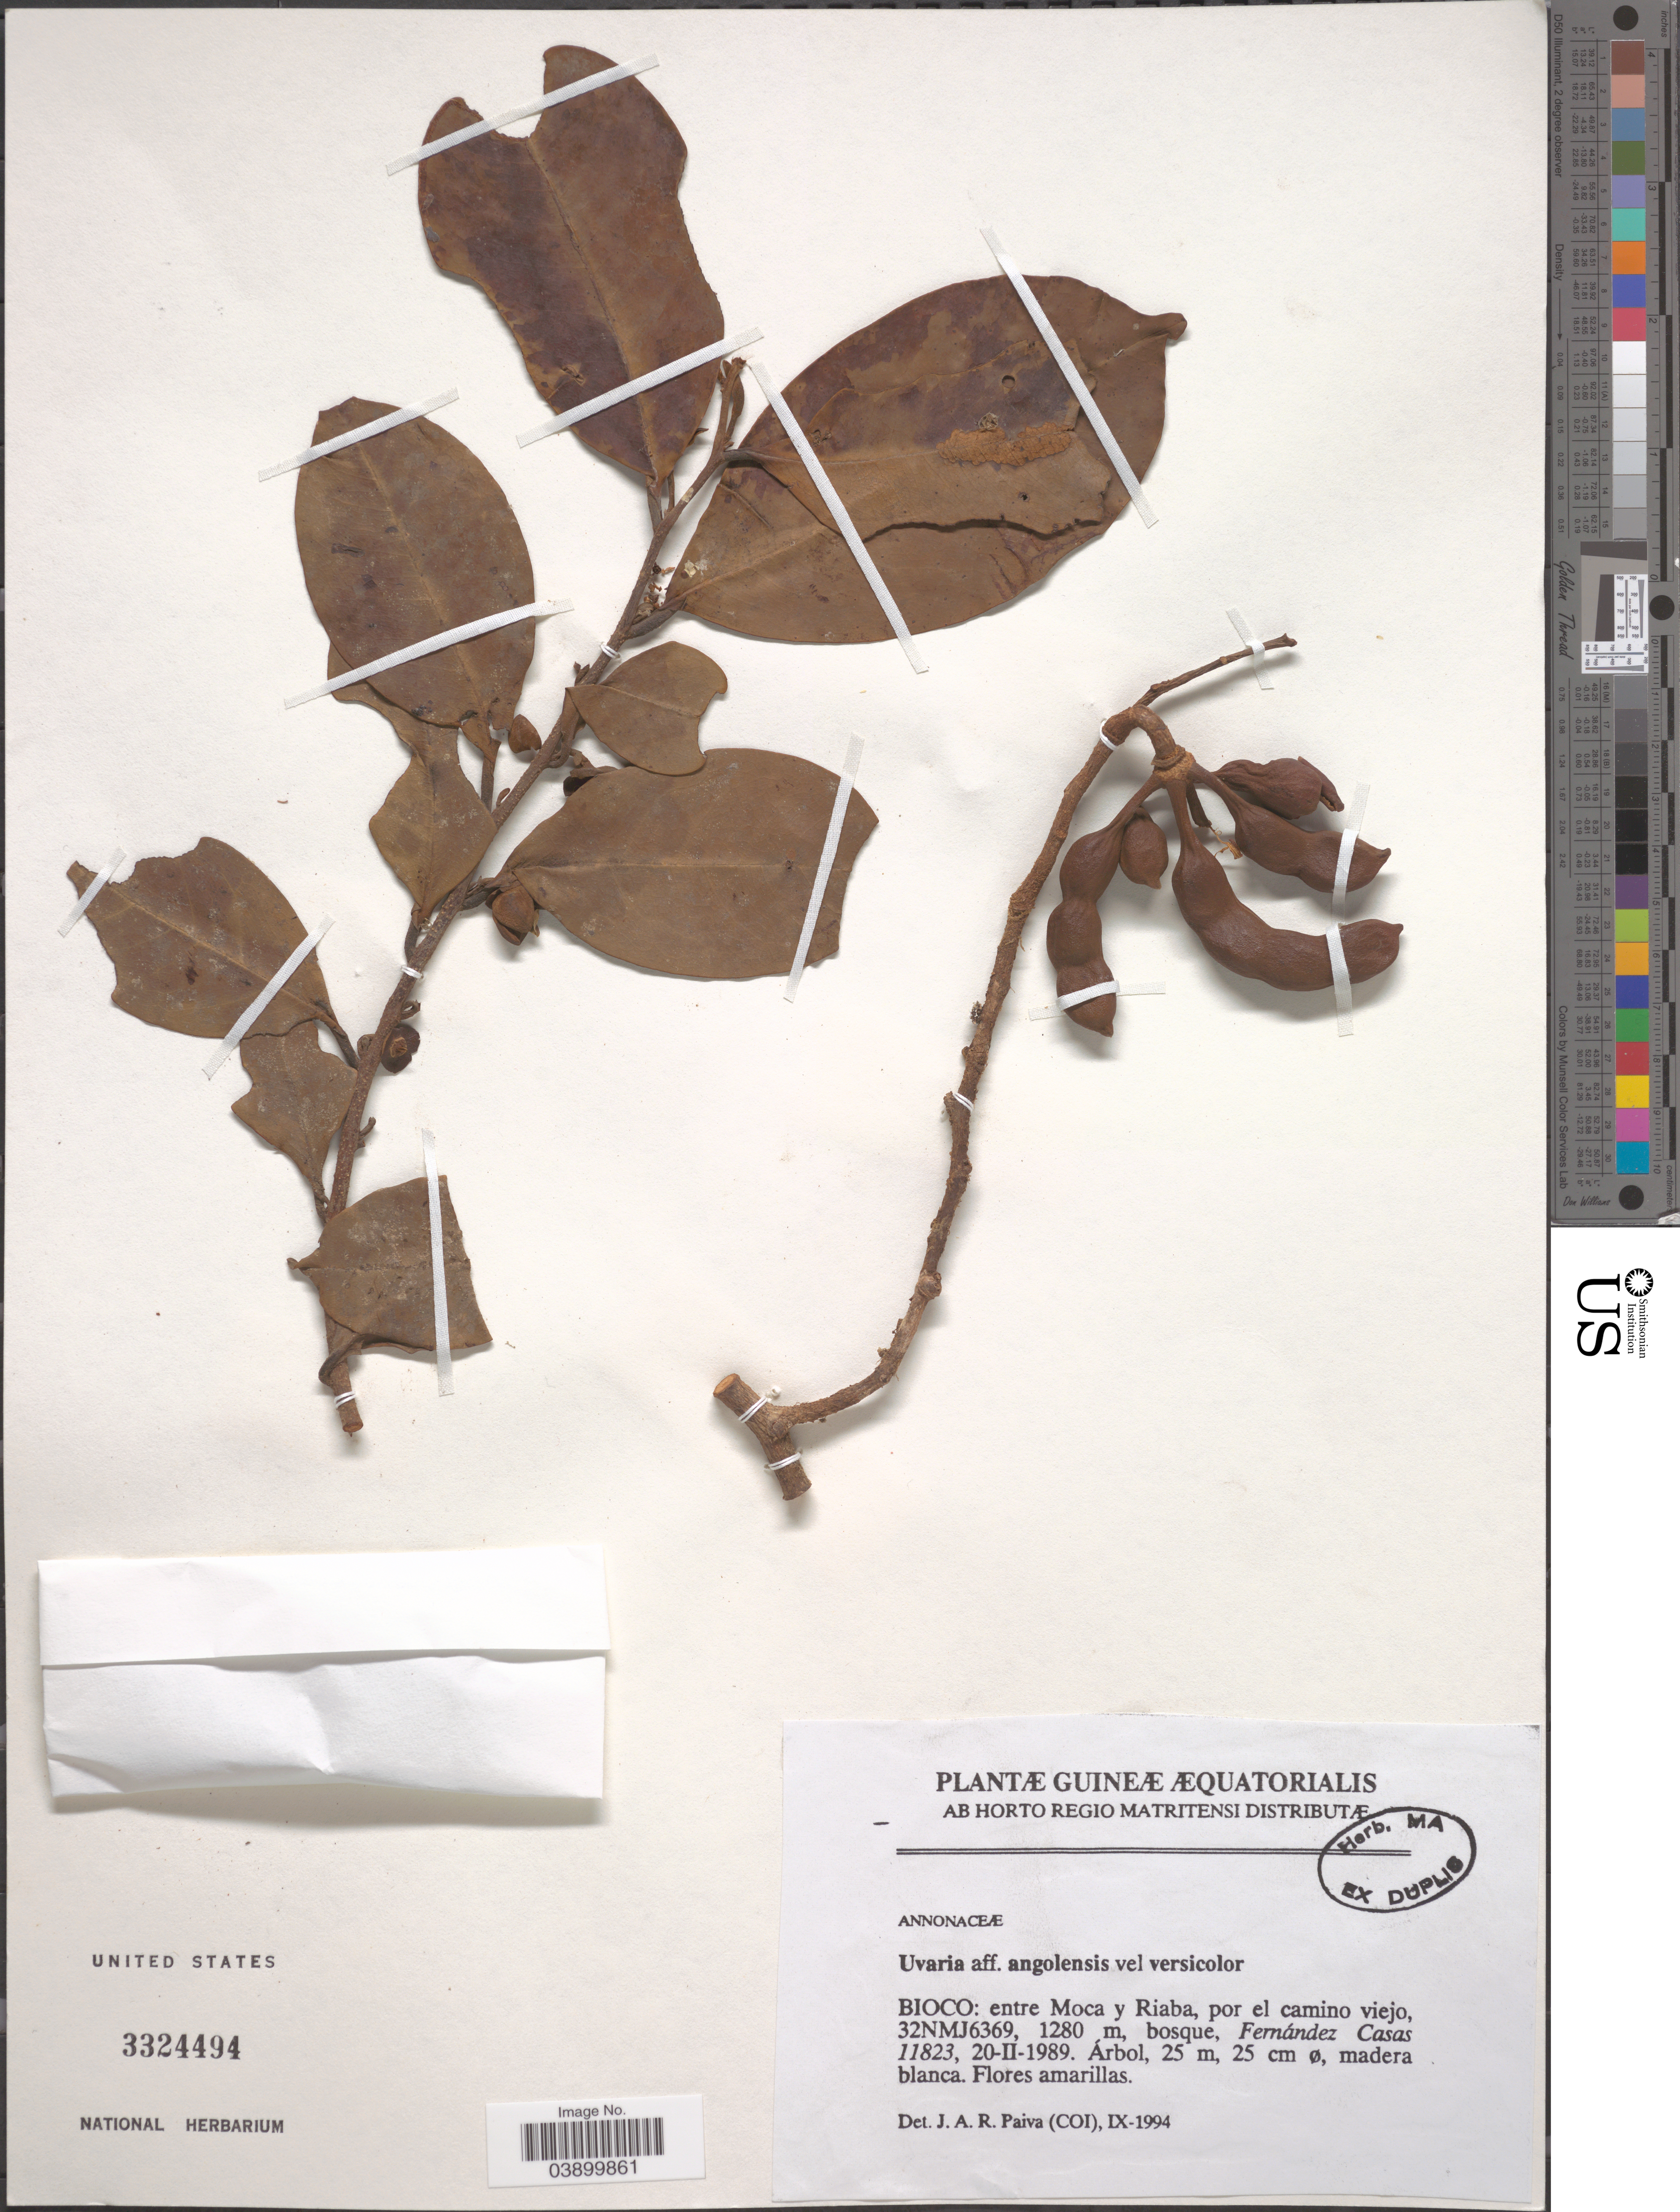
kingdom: Plantae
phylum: Tracheophyta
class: Magnoliopsida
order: Magnoliales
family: Annonaceae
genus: Uvaria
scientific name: Uvaria sp.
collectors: F. Casas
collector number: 11823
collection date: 1989-02-20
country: Equatorial Guinea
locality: Guineæ Æquatorialis. Bioco: entre Moca y Riaba, por el camino viejo, 32NMJ6369.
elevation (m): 1280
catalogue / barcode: US 3324494